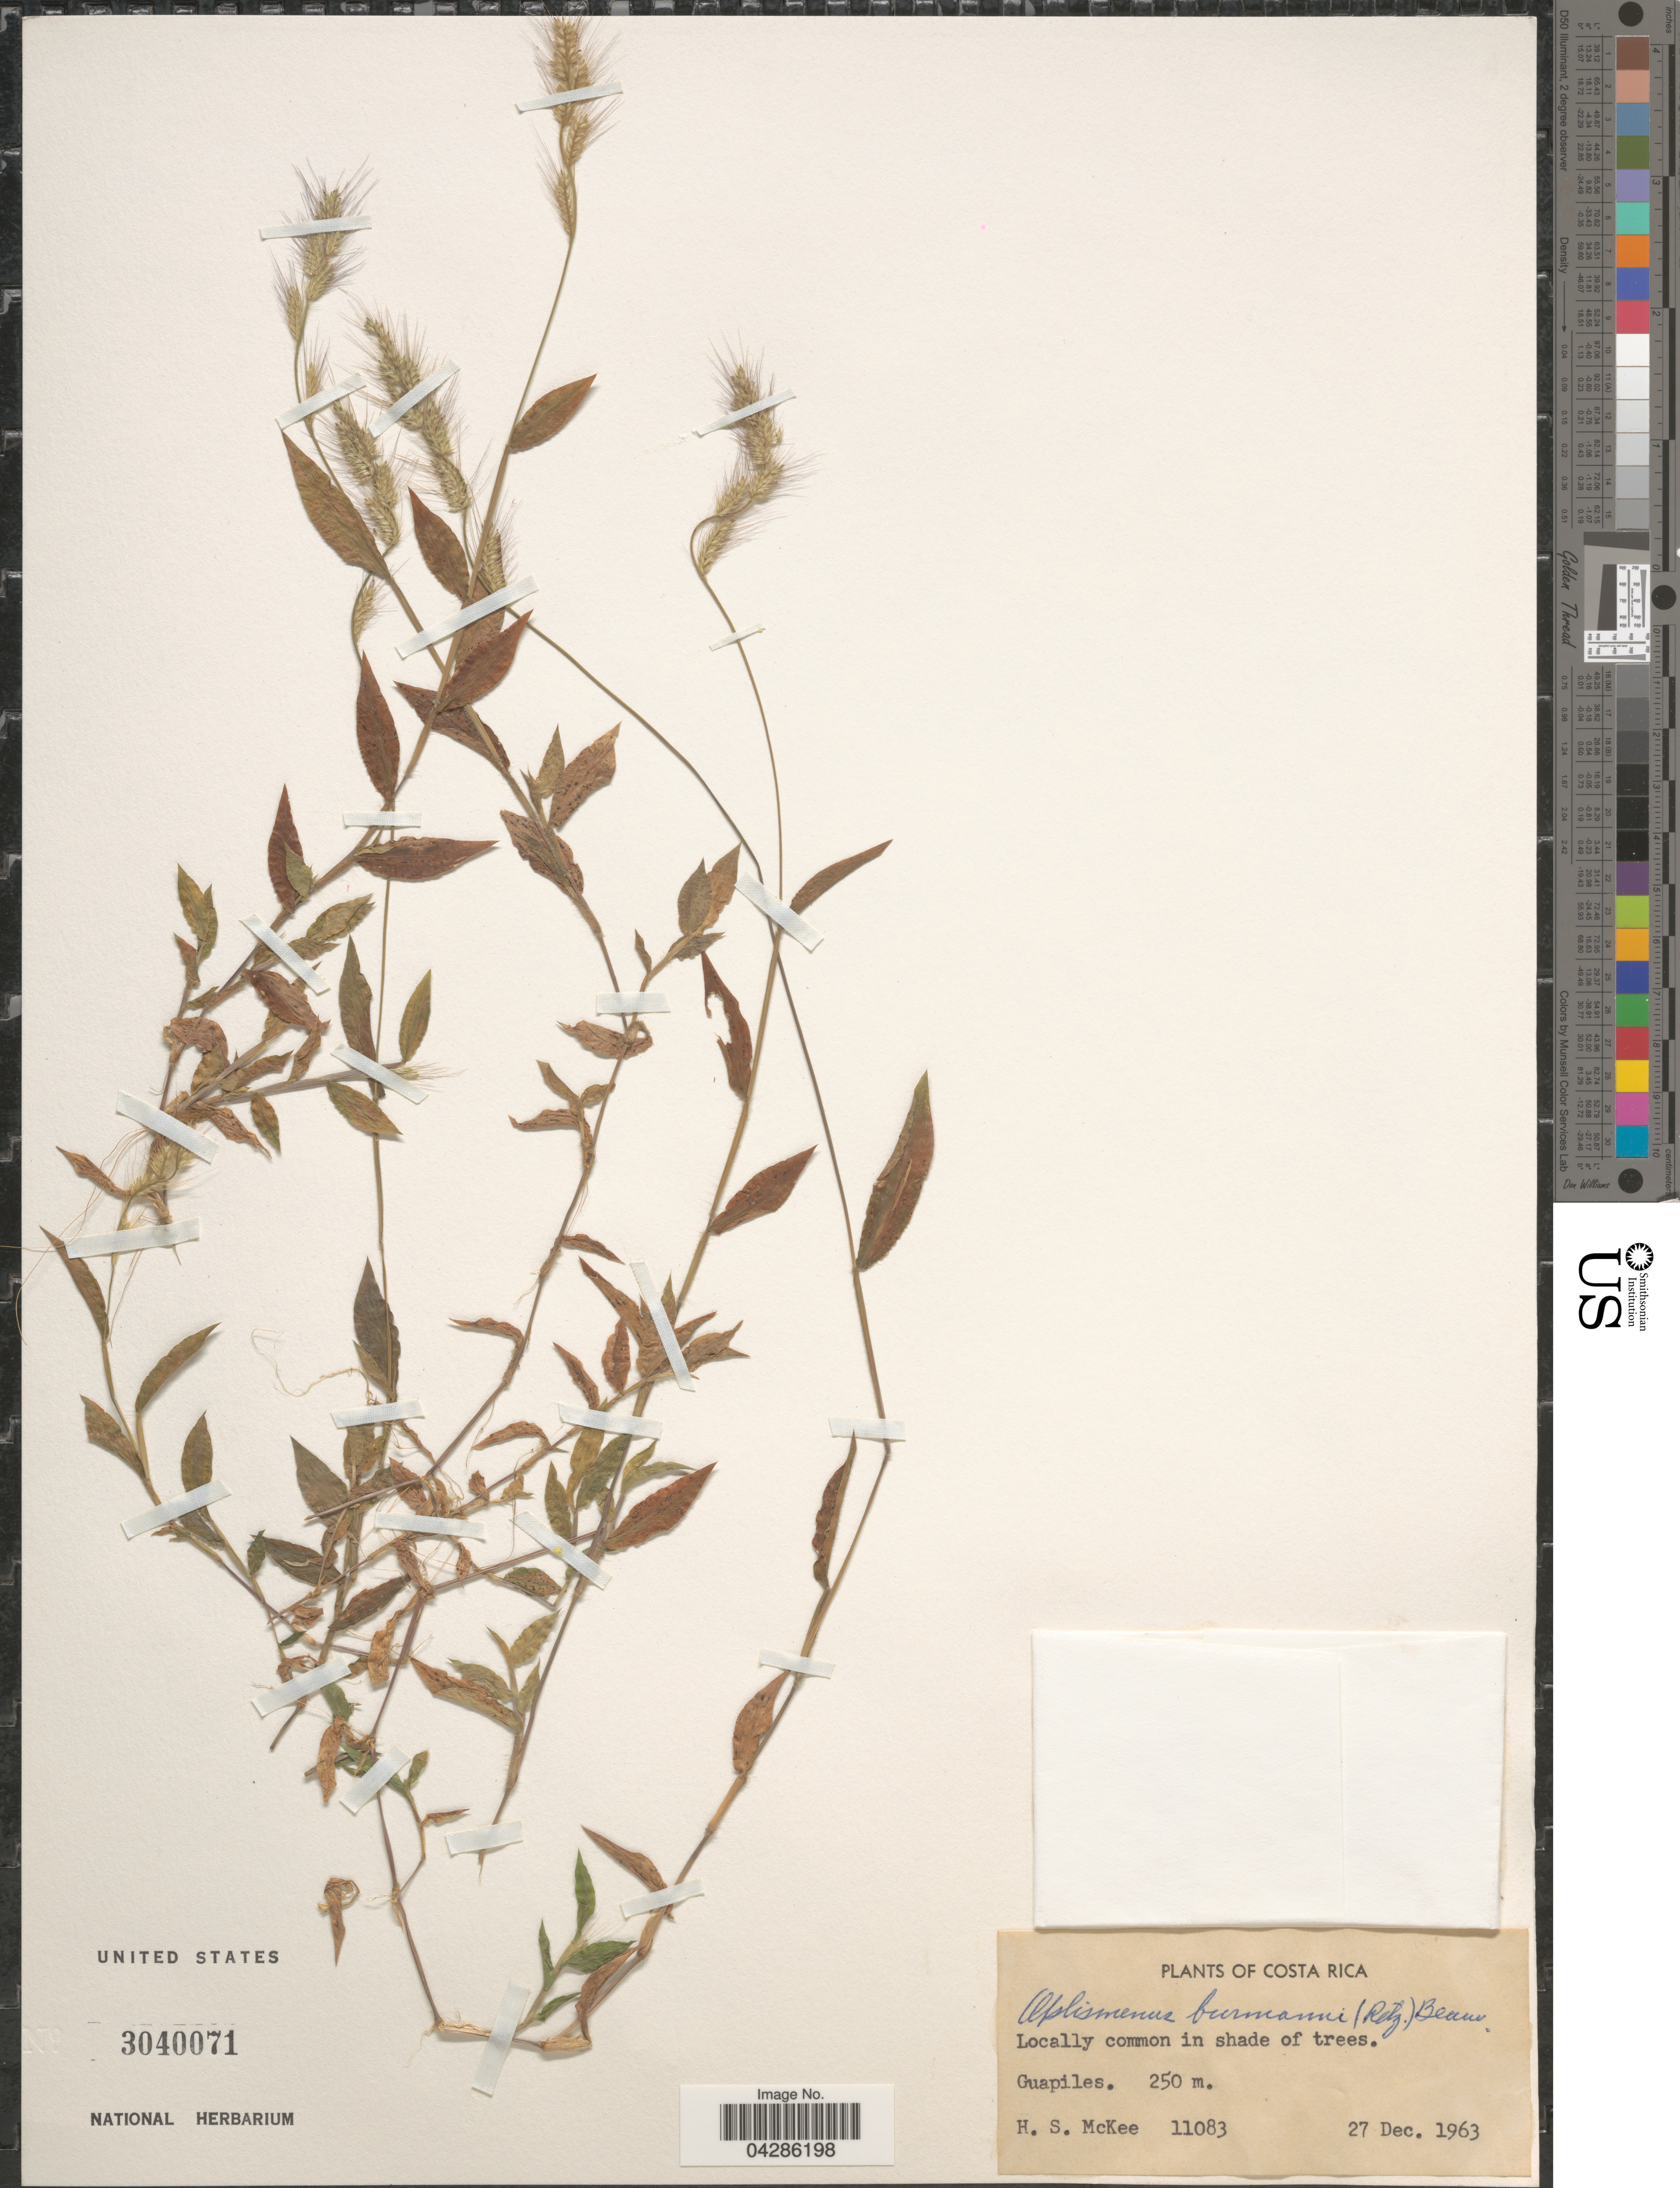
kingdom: Plantae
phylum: Tracheophyta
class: Liliopsida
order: Poales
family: Poaceae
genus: Oplismenus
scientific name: Oplismenus burmannii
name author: (Retz.) P. Beauv.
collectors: H. S. McKee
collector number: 11083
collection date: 1963-12-27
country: Costa Rica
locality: Locally common in shade of trees. Guapiles.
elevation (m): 250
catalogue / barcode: US 3040071